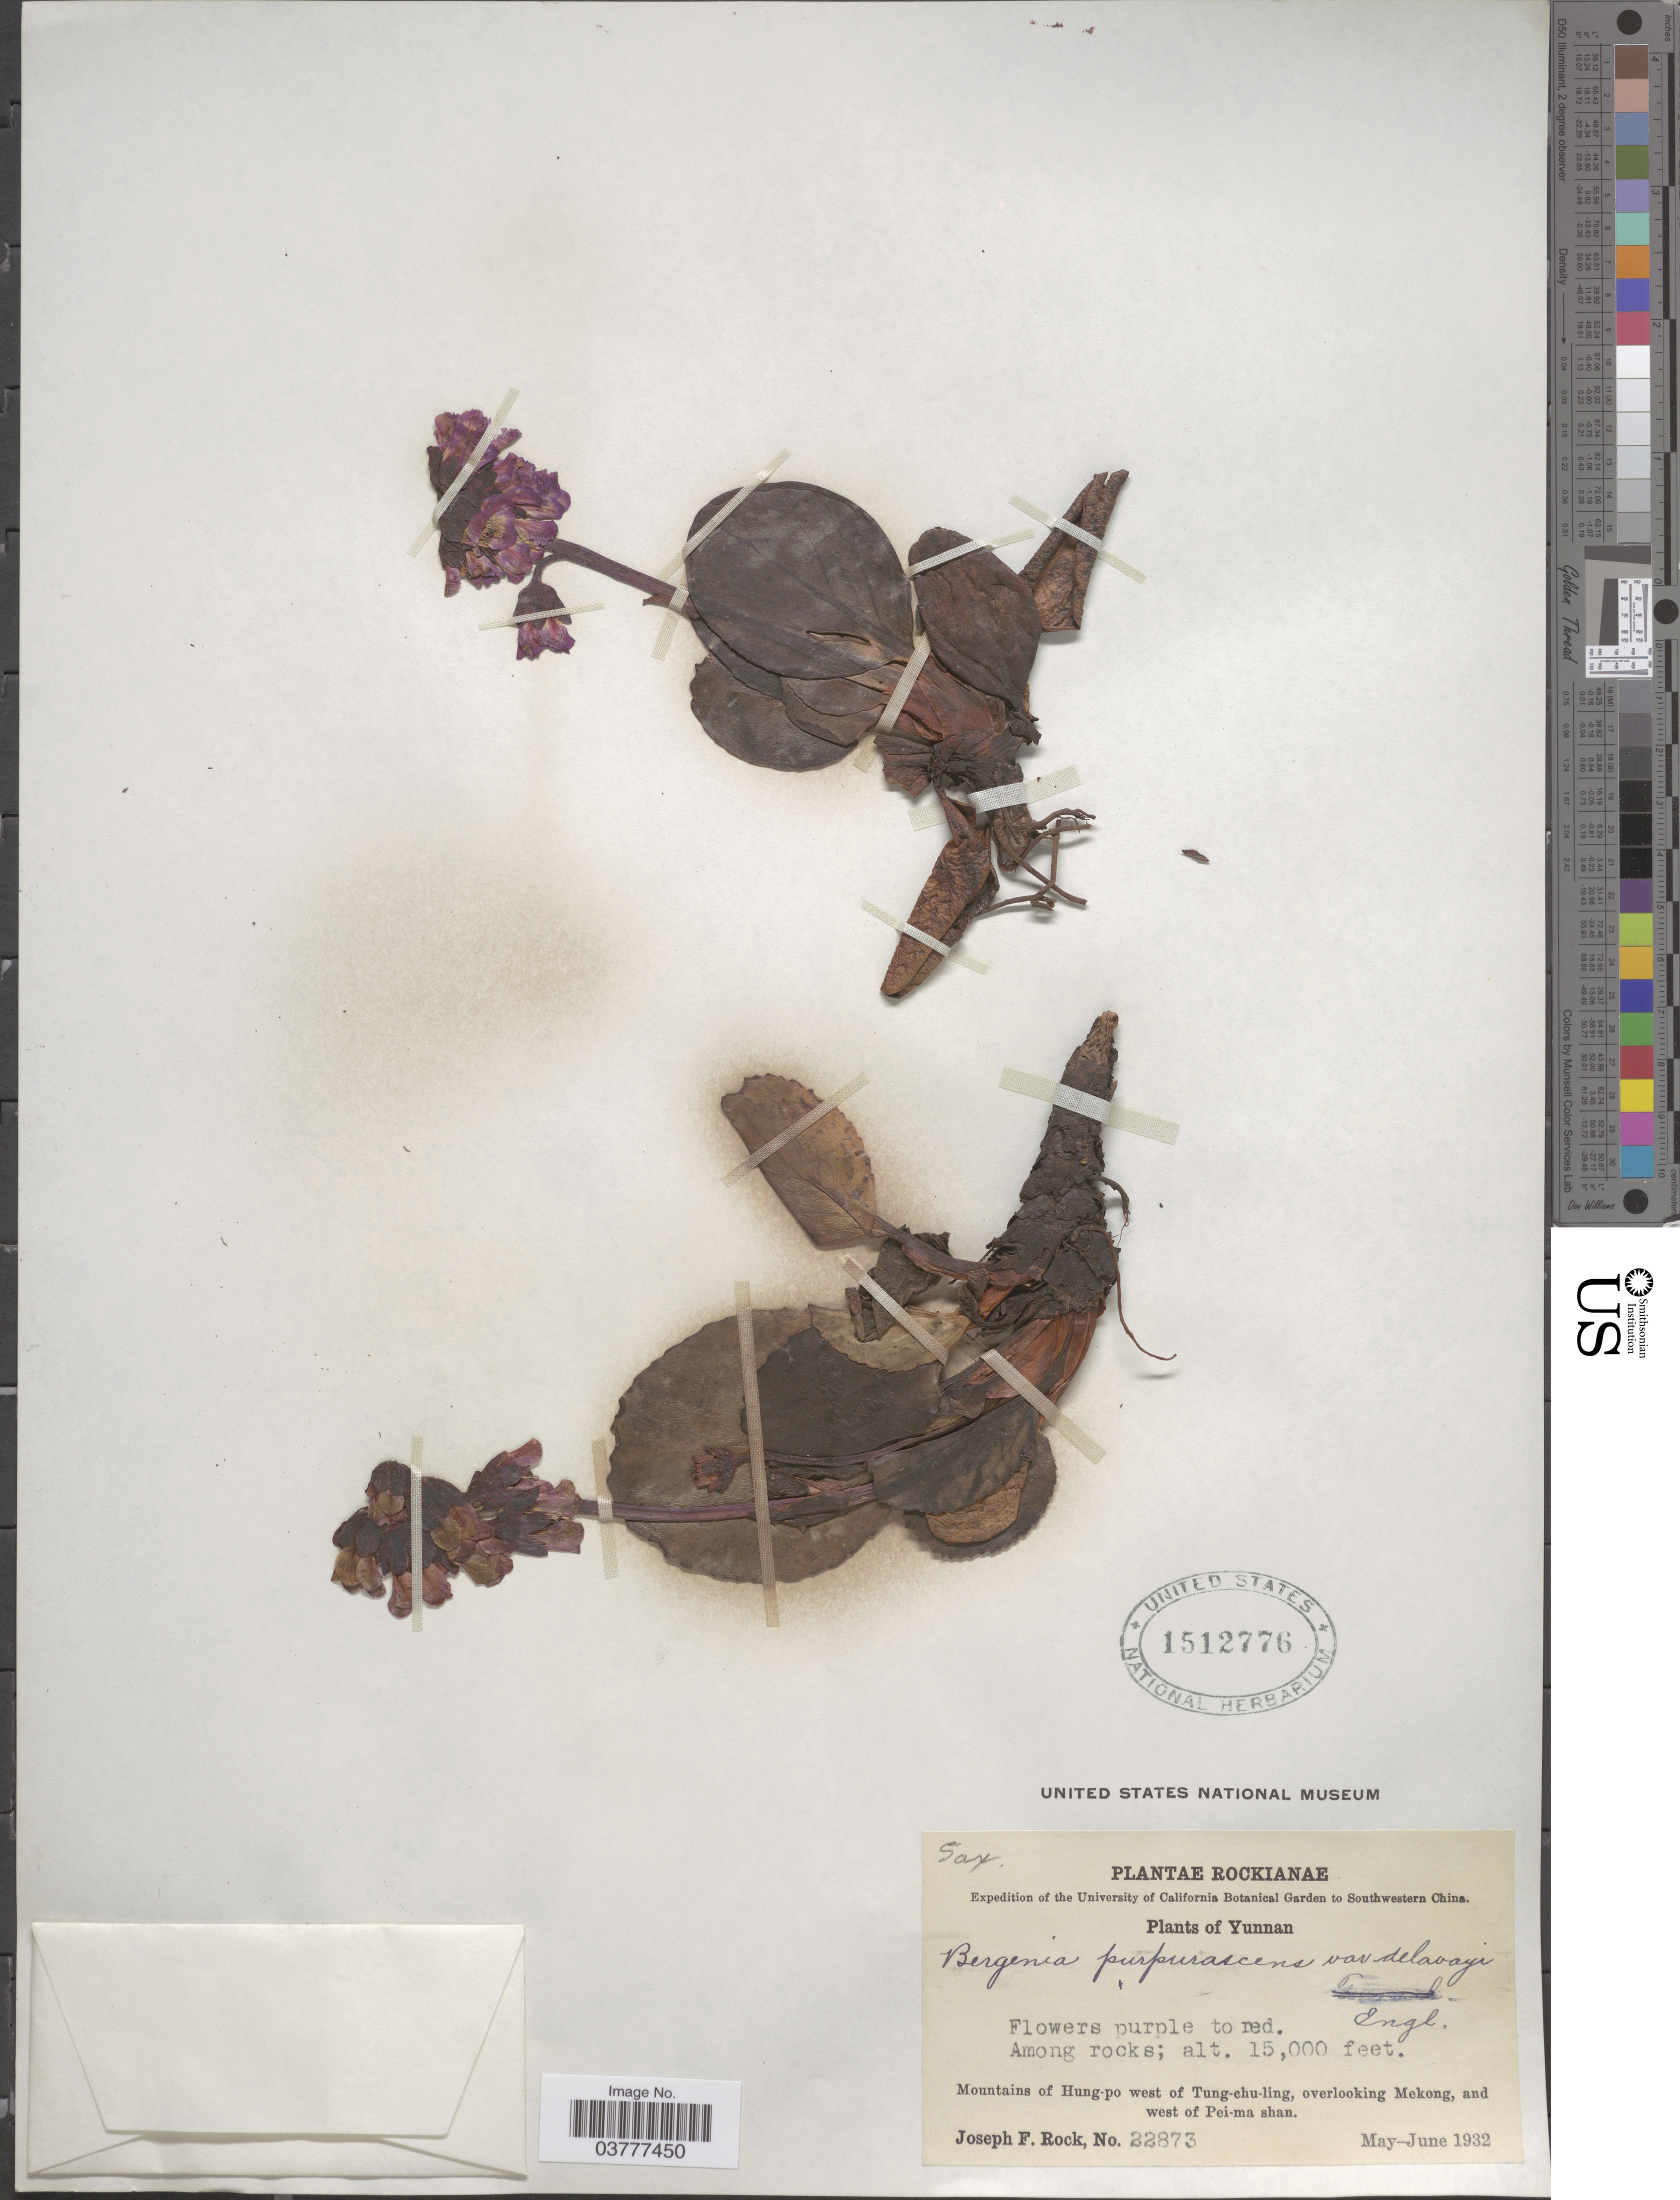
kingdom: Plantae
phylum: Tracheophyta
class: Magnoliopsida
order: Saxifragales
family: Saxifragaceae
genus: Bergenia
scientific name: Bergenia delavayi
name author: Engl.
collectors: J. F. Rock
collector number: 22873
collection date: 1932-05/1932-06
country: China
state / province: Yunnan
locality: Southwestern China. Mountains of Hung-po west of Tung-chu-ling, overlooking Mekong, and west of Pei-ma shan.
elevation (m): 4572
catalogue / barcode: US 1512776